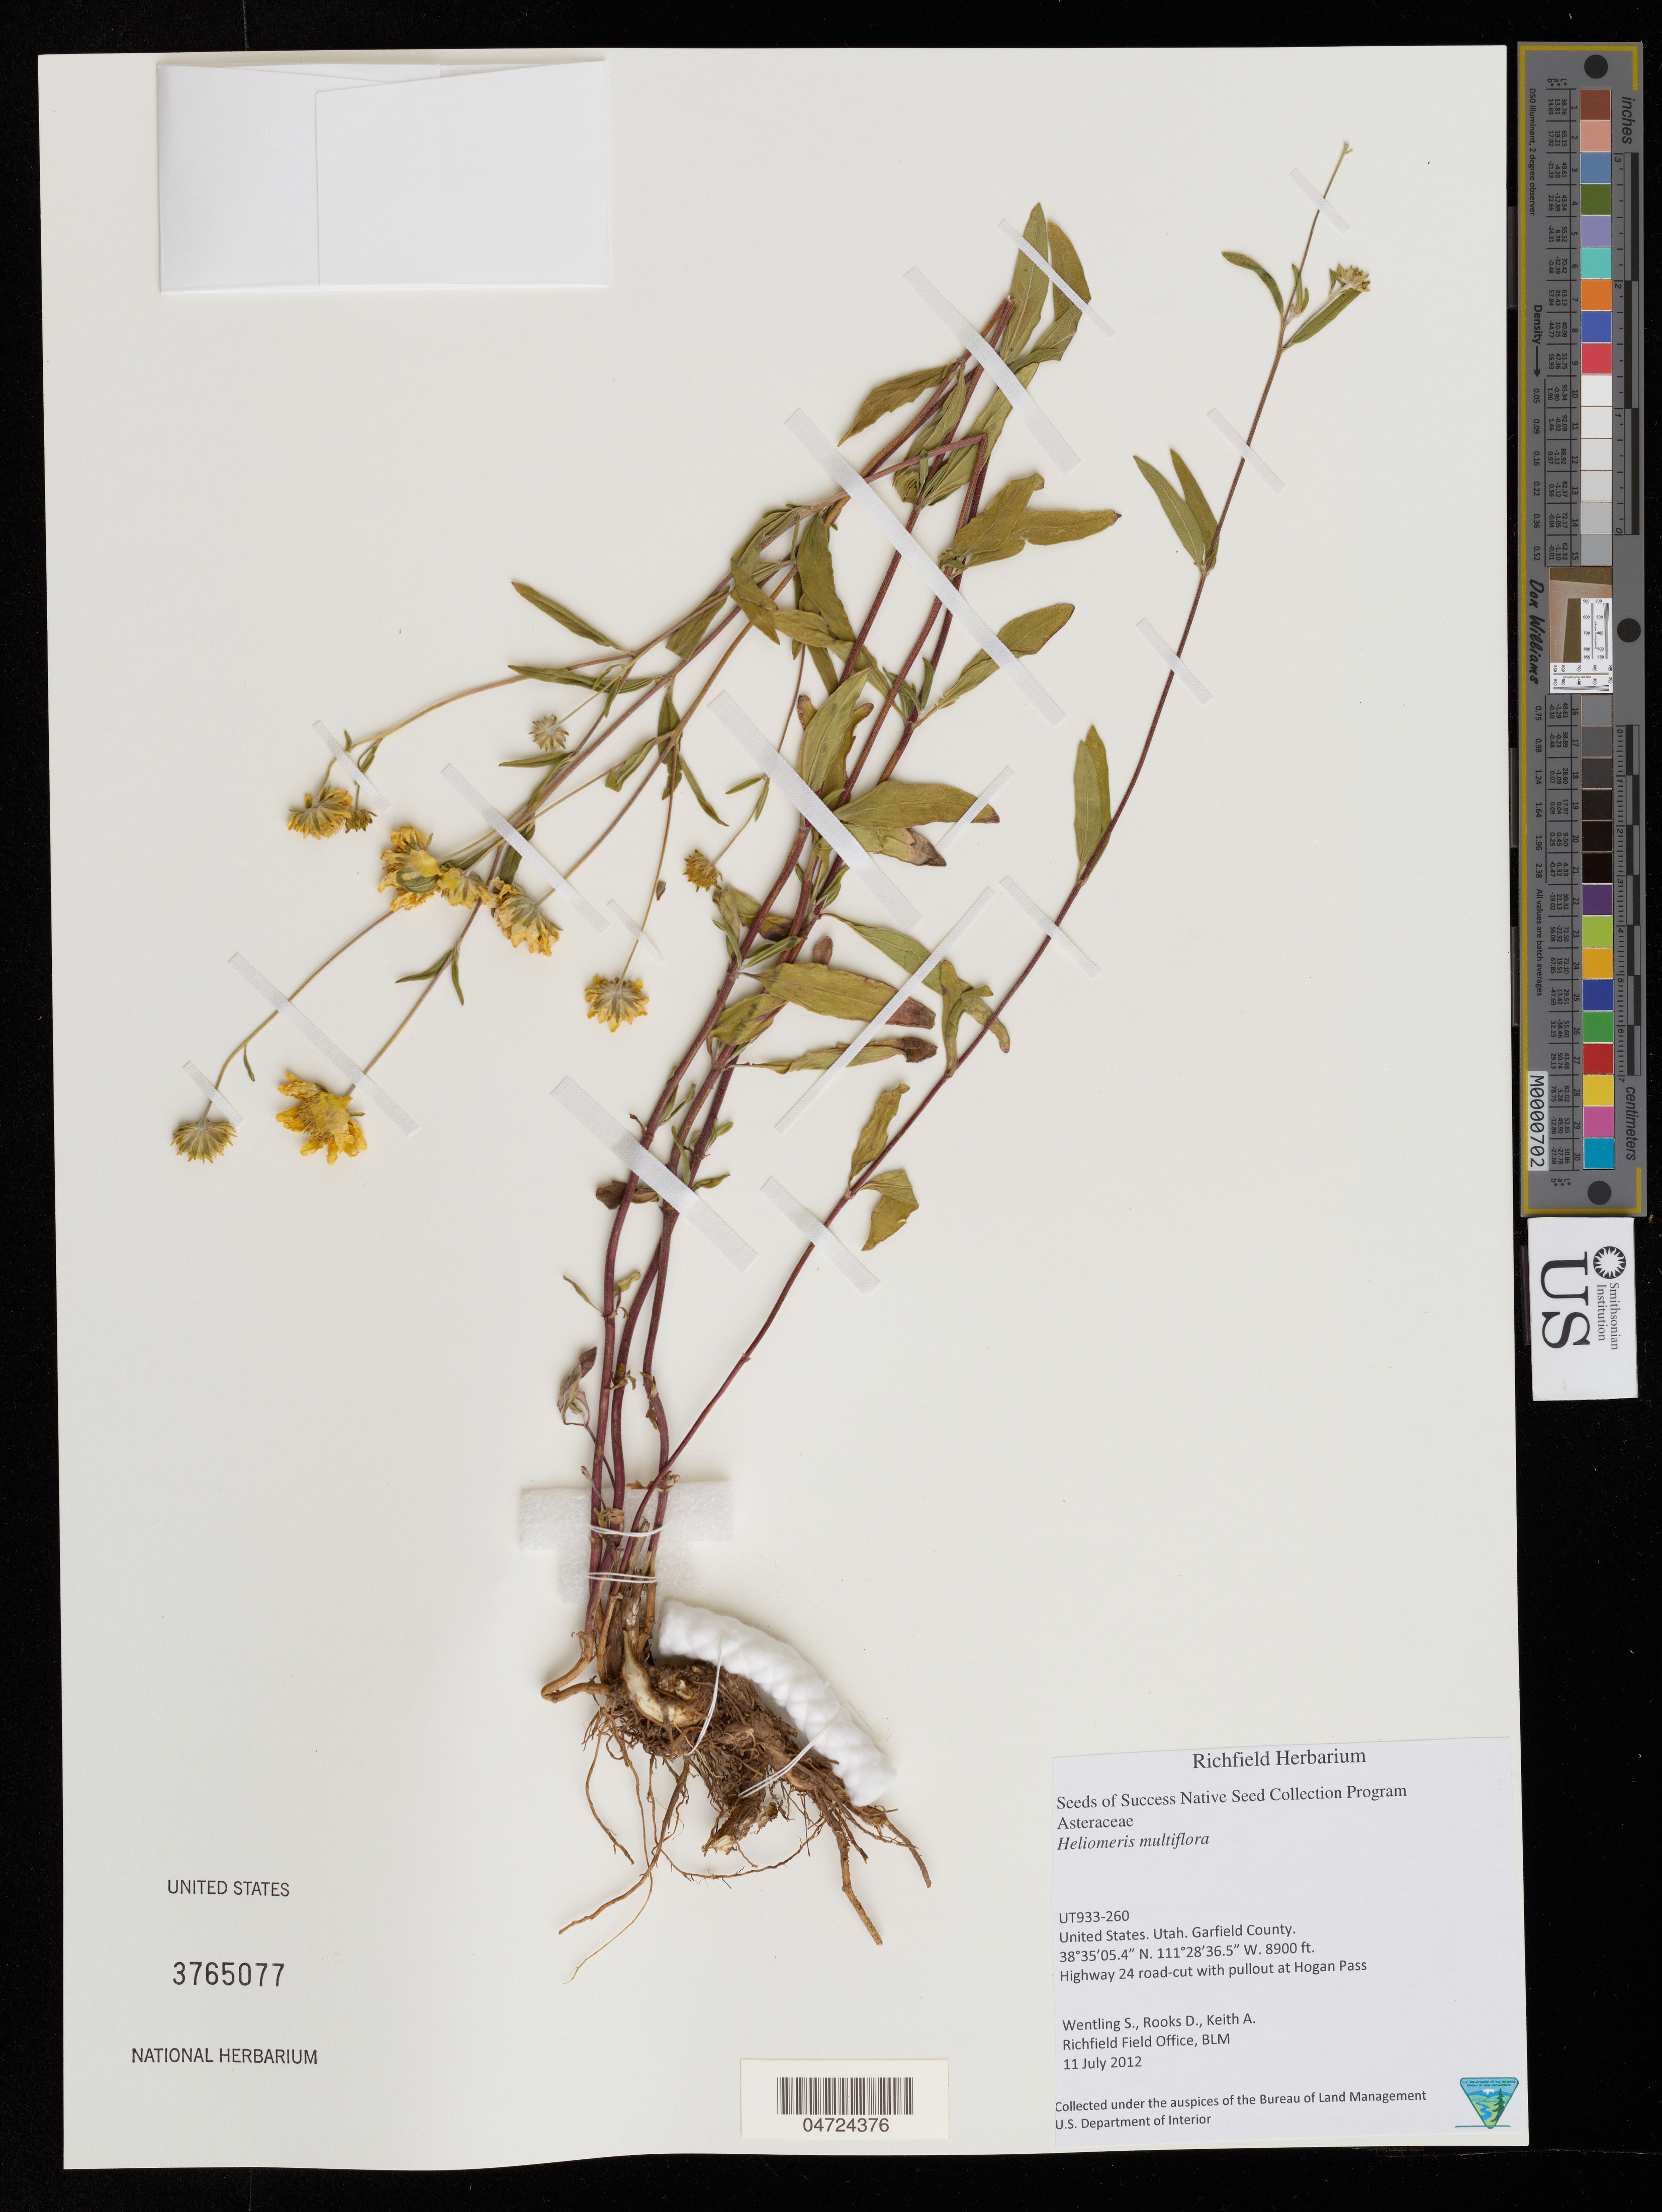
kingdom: Plantae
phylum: Tracheophyta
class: Magnoliopsida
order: Asterales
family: Asteraceae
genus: Heliomeris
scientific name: Heliomeris multiflora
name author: Nutt.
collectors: S. Wentling, D. Rooks & A. Keith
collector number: UT933-260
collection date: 2012-07-11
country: United States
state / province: Utah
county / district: Garfield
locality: Garfield County. Highway 24 road-cut with pullout at Hogan Pass.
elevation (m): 2713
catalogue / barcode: US 3765077